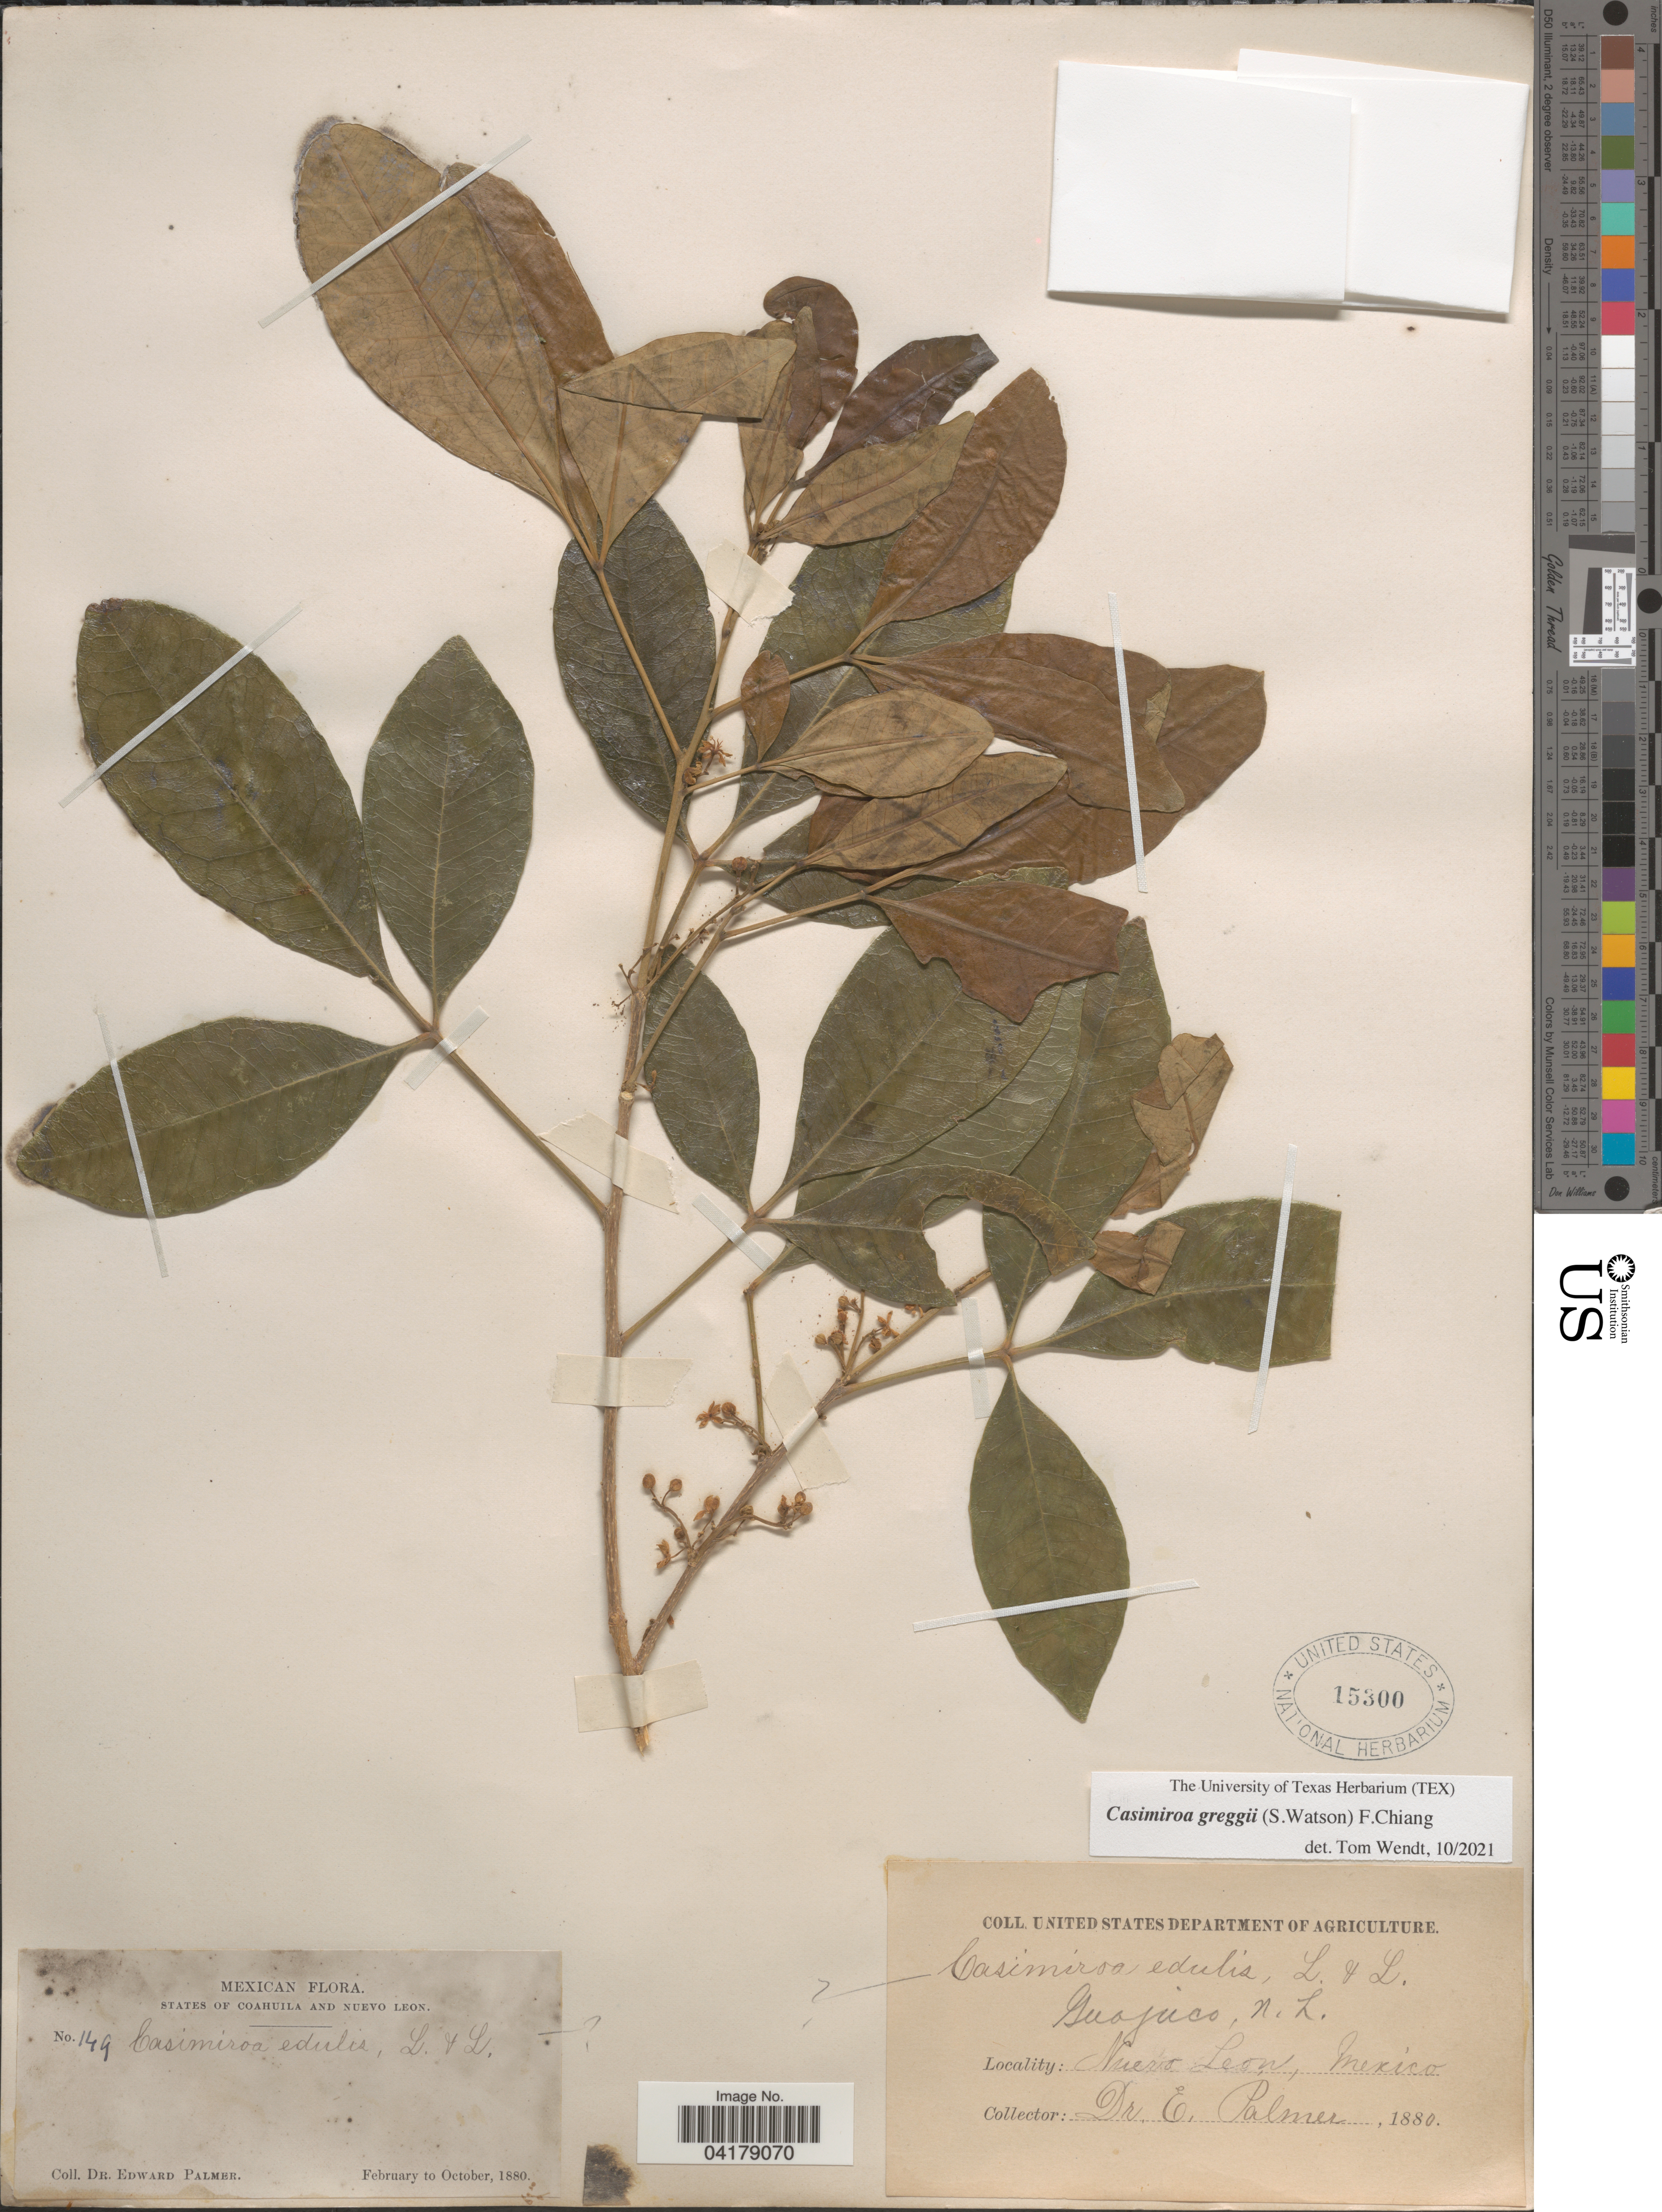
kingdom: Plantae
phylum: Tracheophyta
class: Magnoliopsida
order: Sapindales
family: Rutaceae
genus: Casimiroa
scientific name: Casimiroa greggii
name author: (S. Watson) Chiang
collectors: E. Palmer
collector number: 149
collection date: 1880-02/1880-10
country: Mexico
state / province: Nuevo León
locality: Guajuco.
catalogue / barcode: US 15300